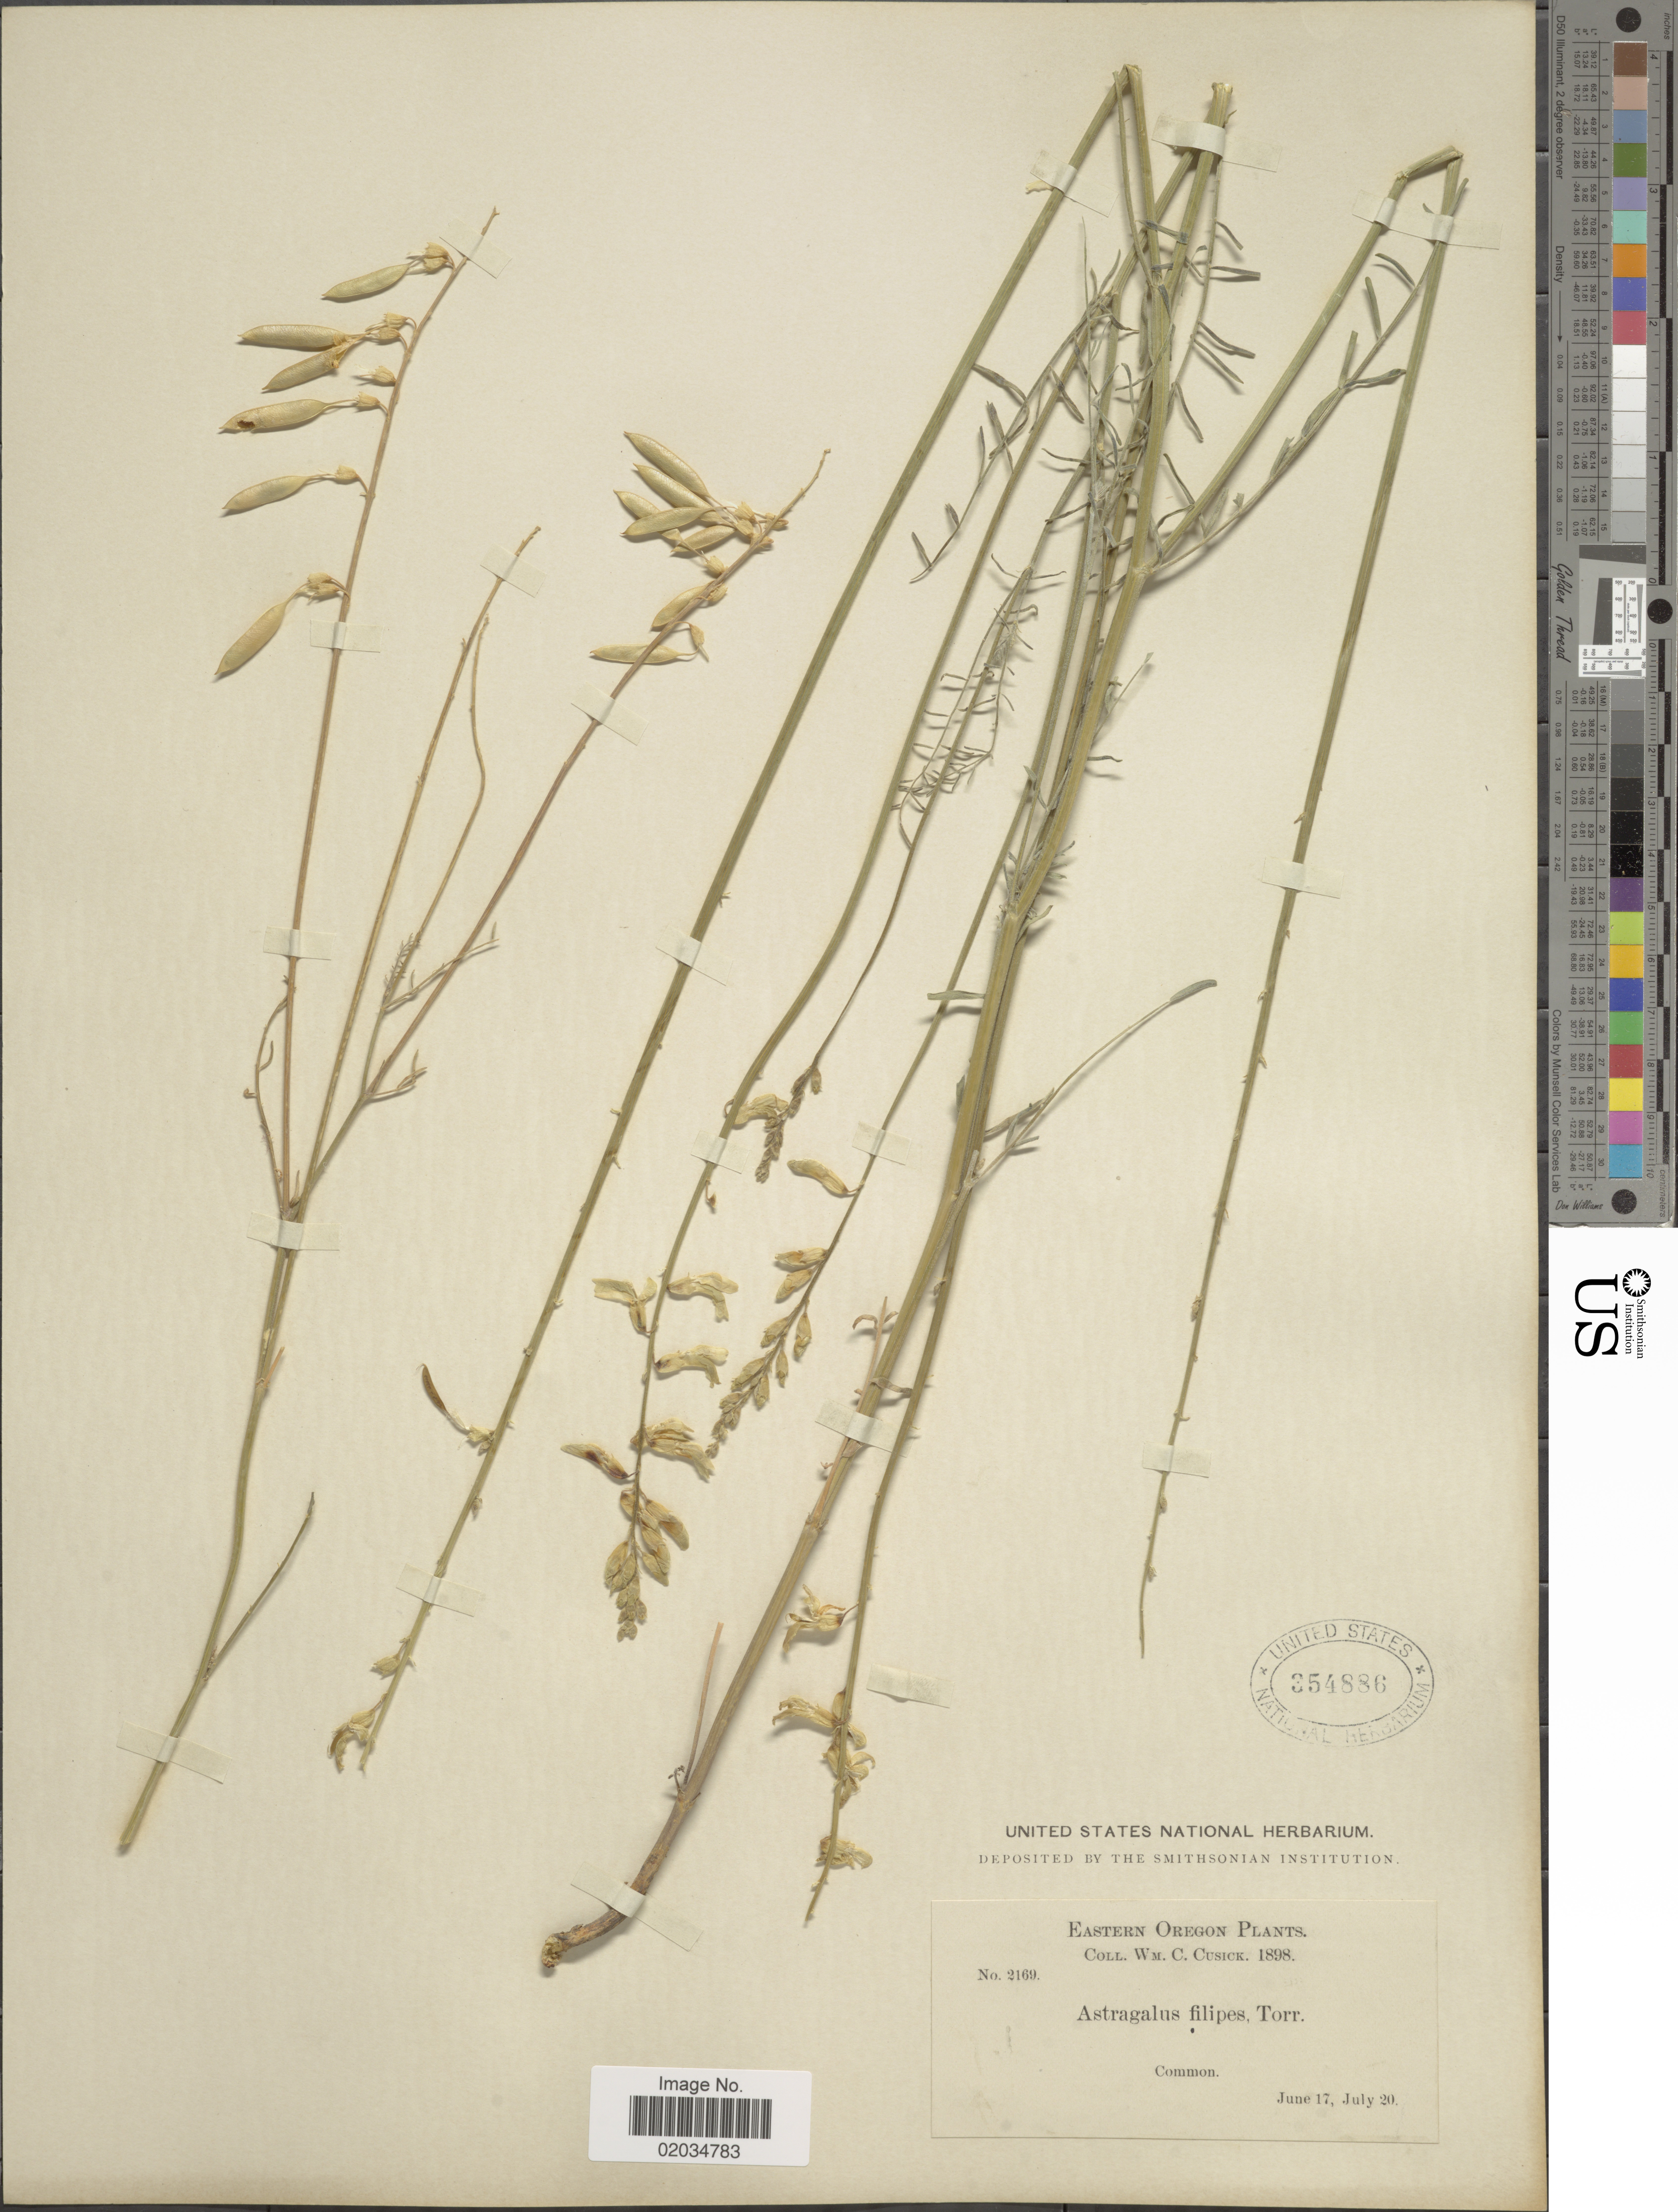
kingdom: Plantae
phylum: Tracheophyta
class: Magnoliopsida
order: Fabales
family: Fabaceae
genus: Astragalus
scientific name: Astragalus stenophyllus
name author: Torr. & A. Gray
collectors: W. C. Cusick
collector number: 2169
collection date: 1898-06-17/1898-07-20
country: United States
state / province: Oregon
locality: Eastern Oregon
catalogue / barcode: US 354886